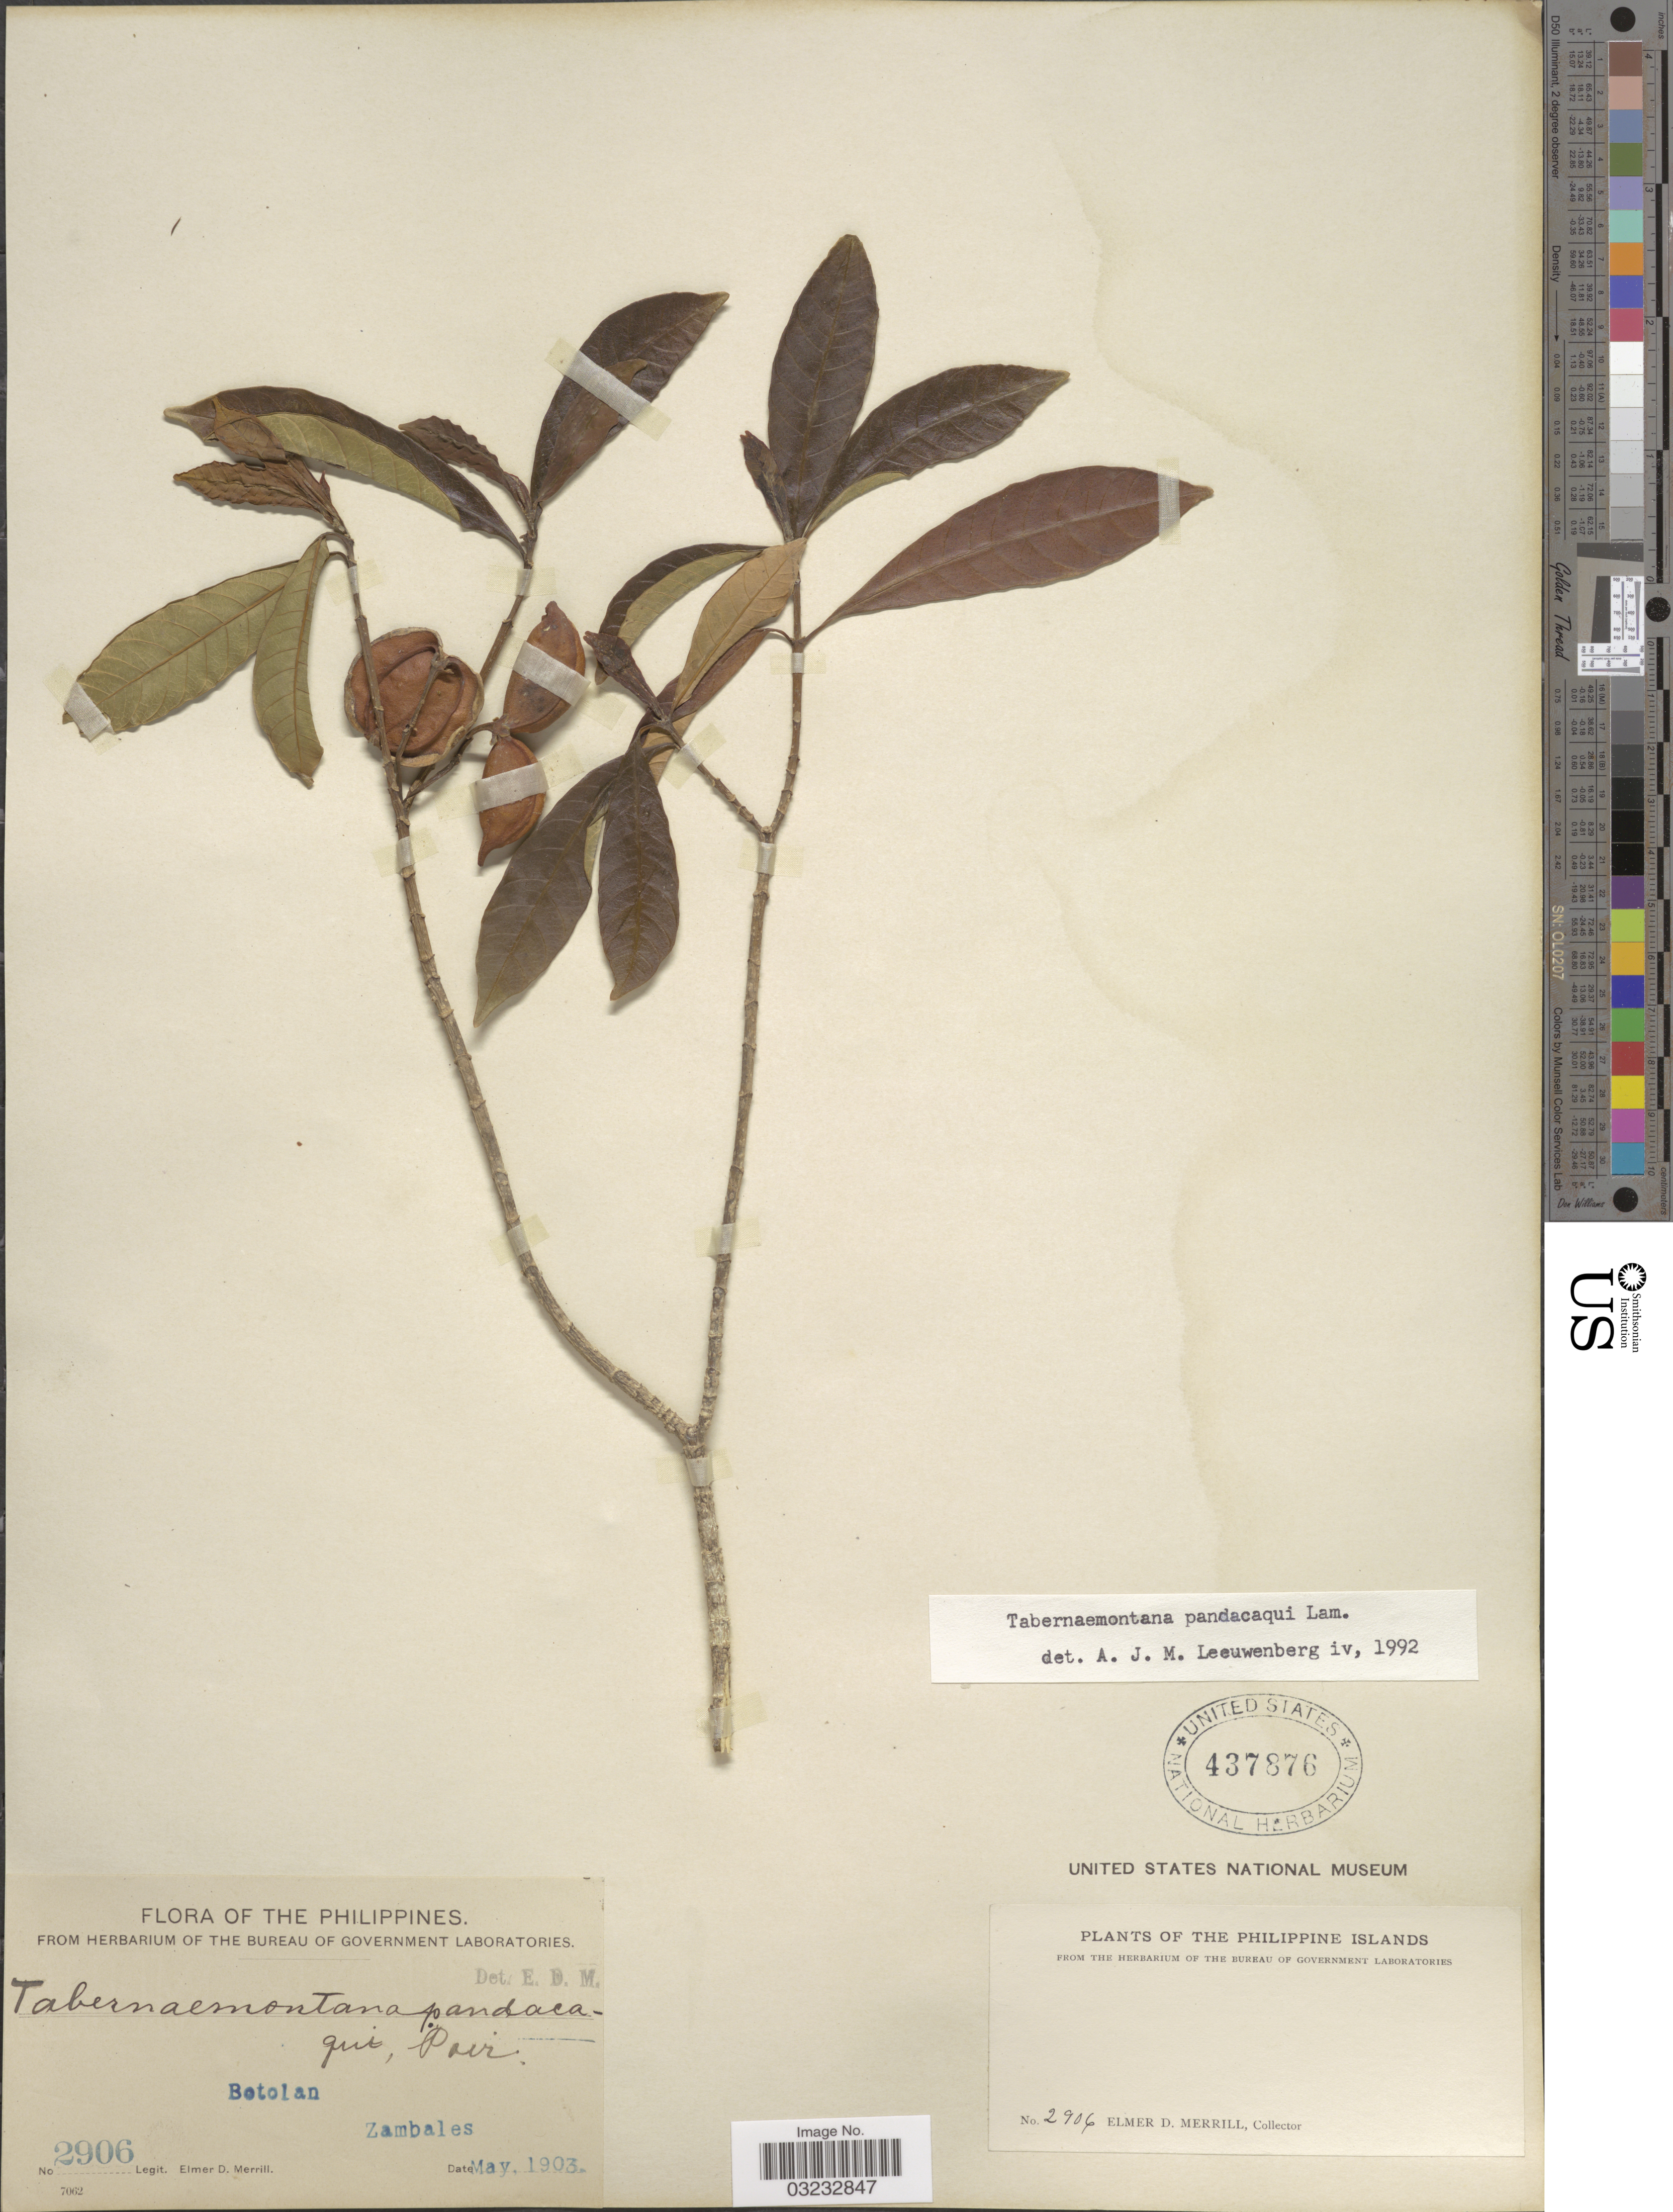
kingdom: Plantae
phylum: Tracheophyta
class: Magnoliopsida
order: Gentianales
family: Apocynaceae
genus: Tabernaemontana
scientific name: Tabernaemontana pandacaqui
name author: Poir.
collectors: E. D. Merrill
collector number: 2906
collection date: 1903-05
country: Philippines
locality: Botolan, Zambales.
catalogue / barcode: US 437876